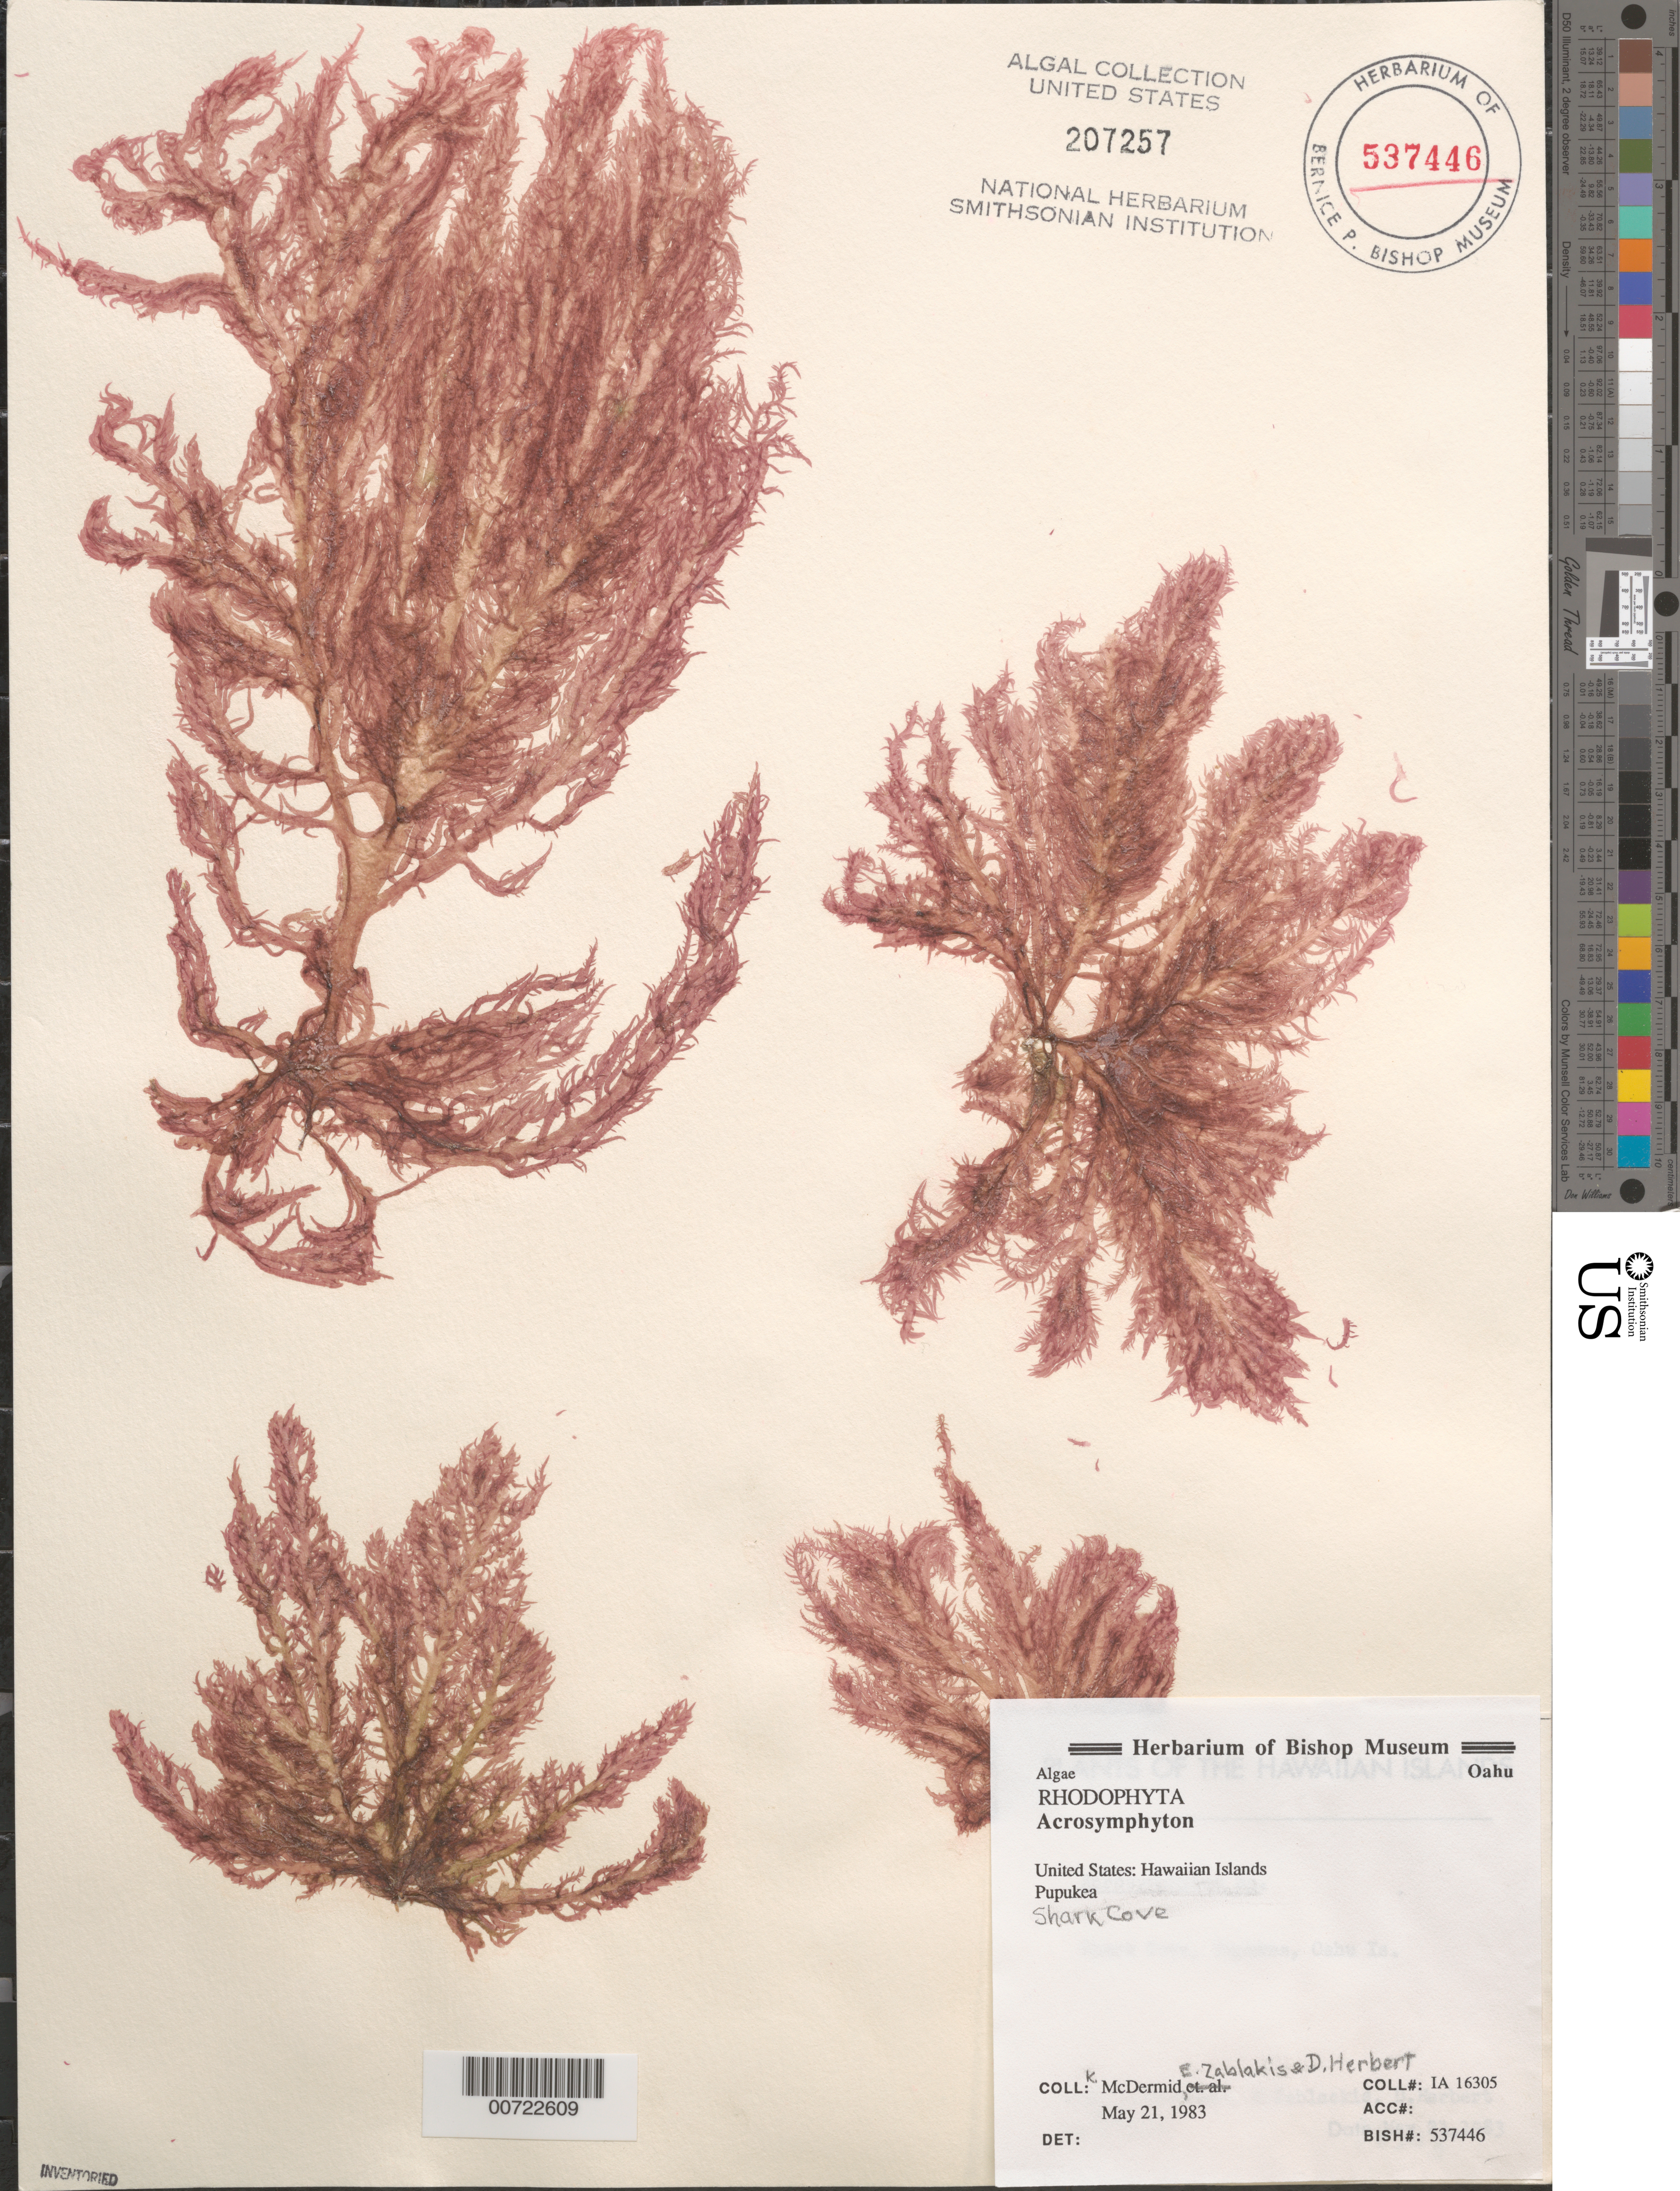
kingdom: Plantae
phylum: Rhodophyta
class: Florideophyceae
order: Acrosymphytales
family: Acrosymphytaceae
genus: Acrosymphyton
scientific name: Acrosymphyton sp.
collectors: K. McDermid, E. Zablackis & D. Herbert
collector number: IAA 16305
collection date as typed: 21 May 1983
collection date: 1983-05-21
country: United States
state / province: Hawaii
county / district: Honolulu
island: Oahu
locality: Shark Cove, Pupukea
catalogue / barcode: US 207257